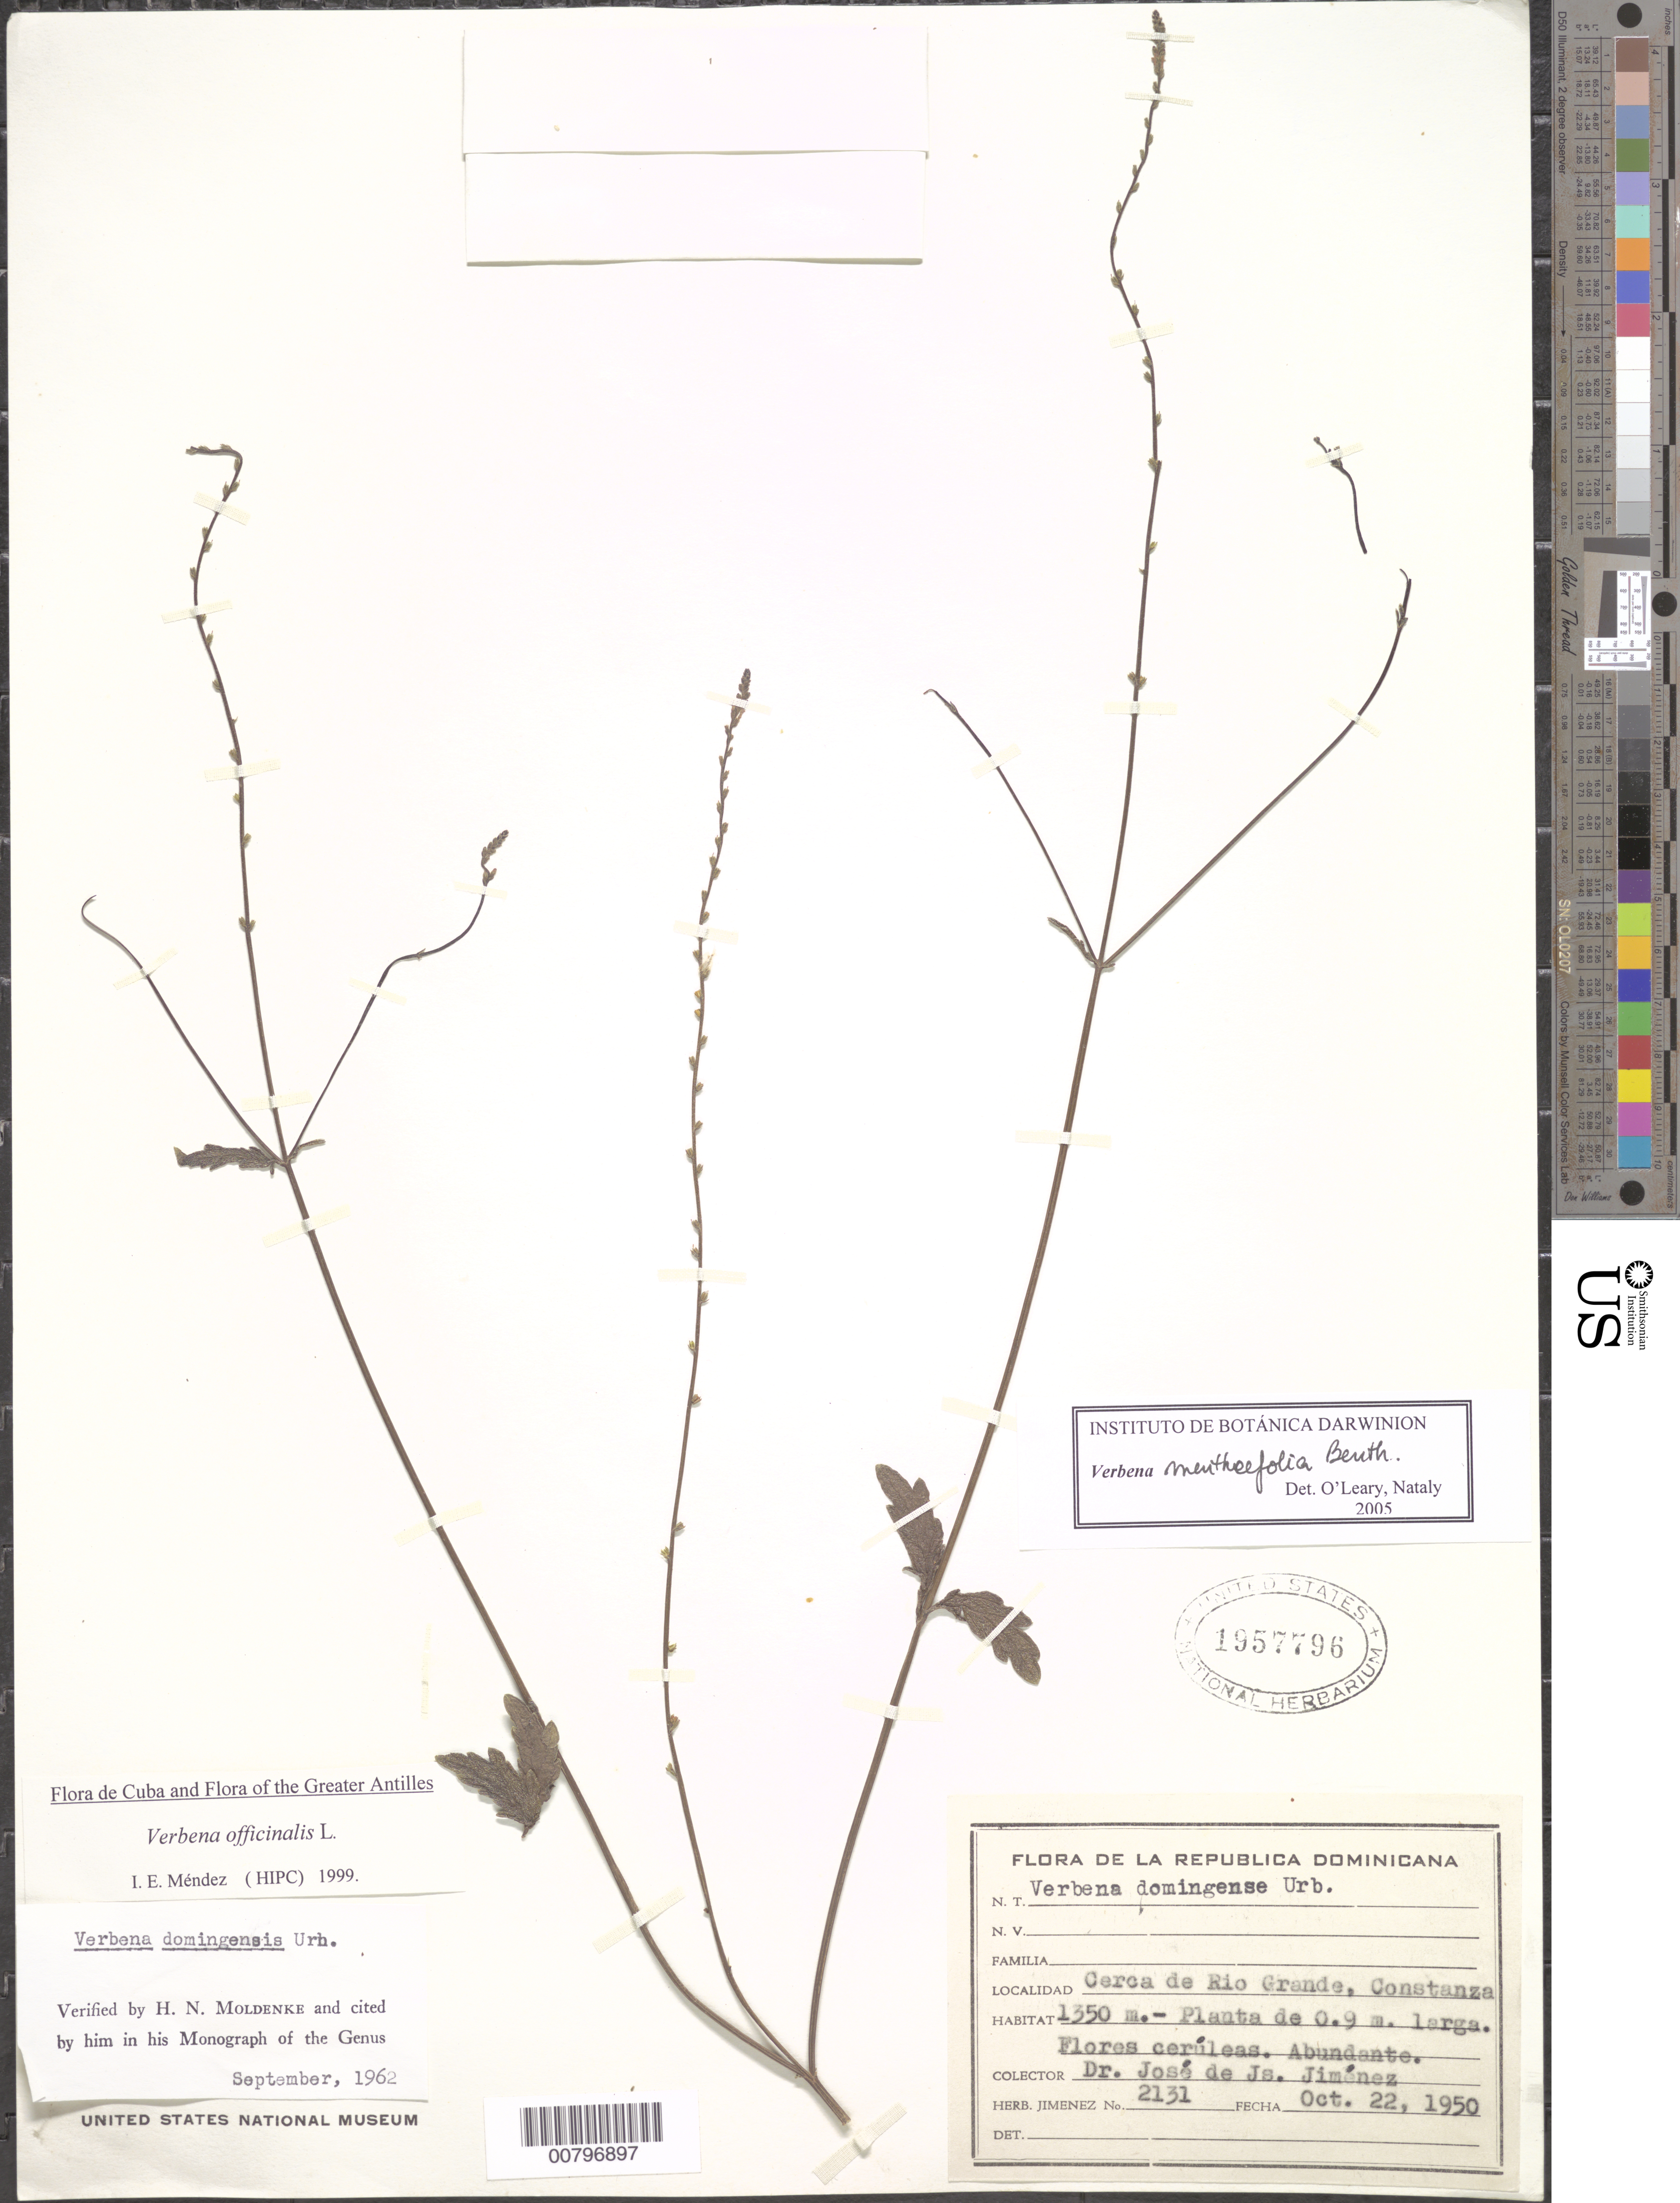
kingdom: Plantae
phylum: Tracheophyta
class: Magnoliopsida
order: Lamiales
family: Verbenaceae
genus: Verbena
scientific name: Verbena menthifolia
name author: Benth.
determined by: O'Leary, N.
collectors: J. J. Jiménez Almonte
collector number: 2131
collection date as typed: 22 Oct 1950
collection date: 1950-10-22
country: Dominican Republic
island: Hispaniola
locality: Near Rio Grande, Constanza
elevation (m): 1350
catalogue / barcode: US 1957796